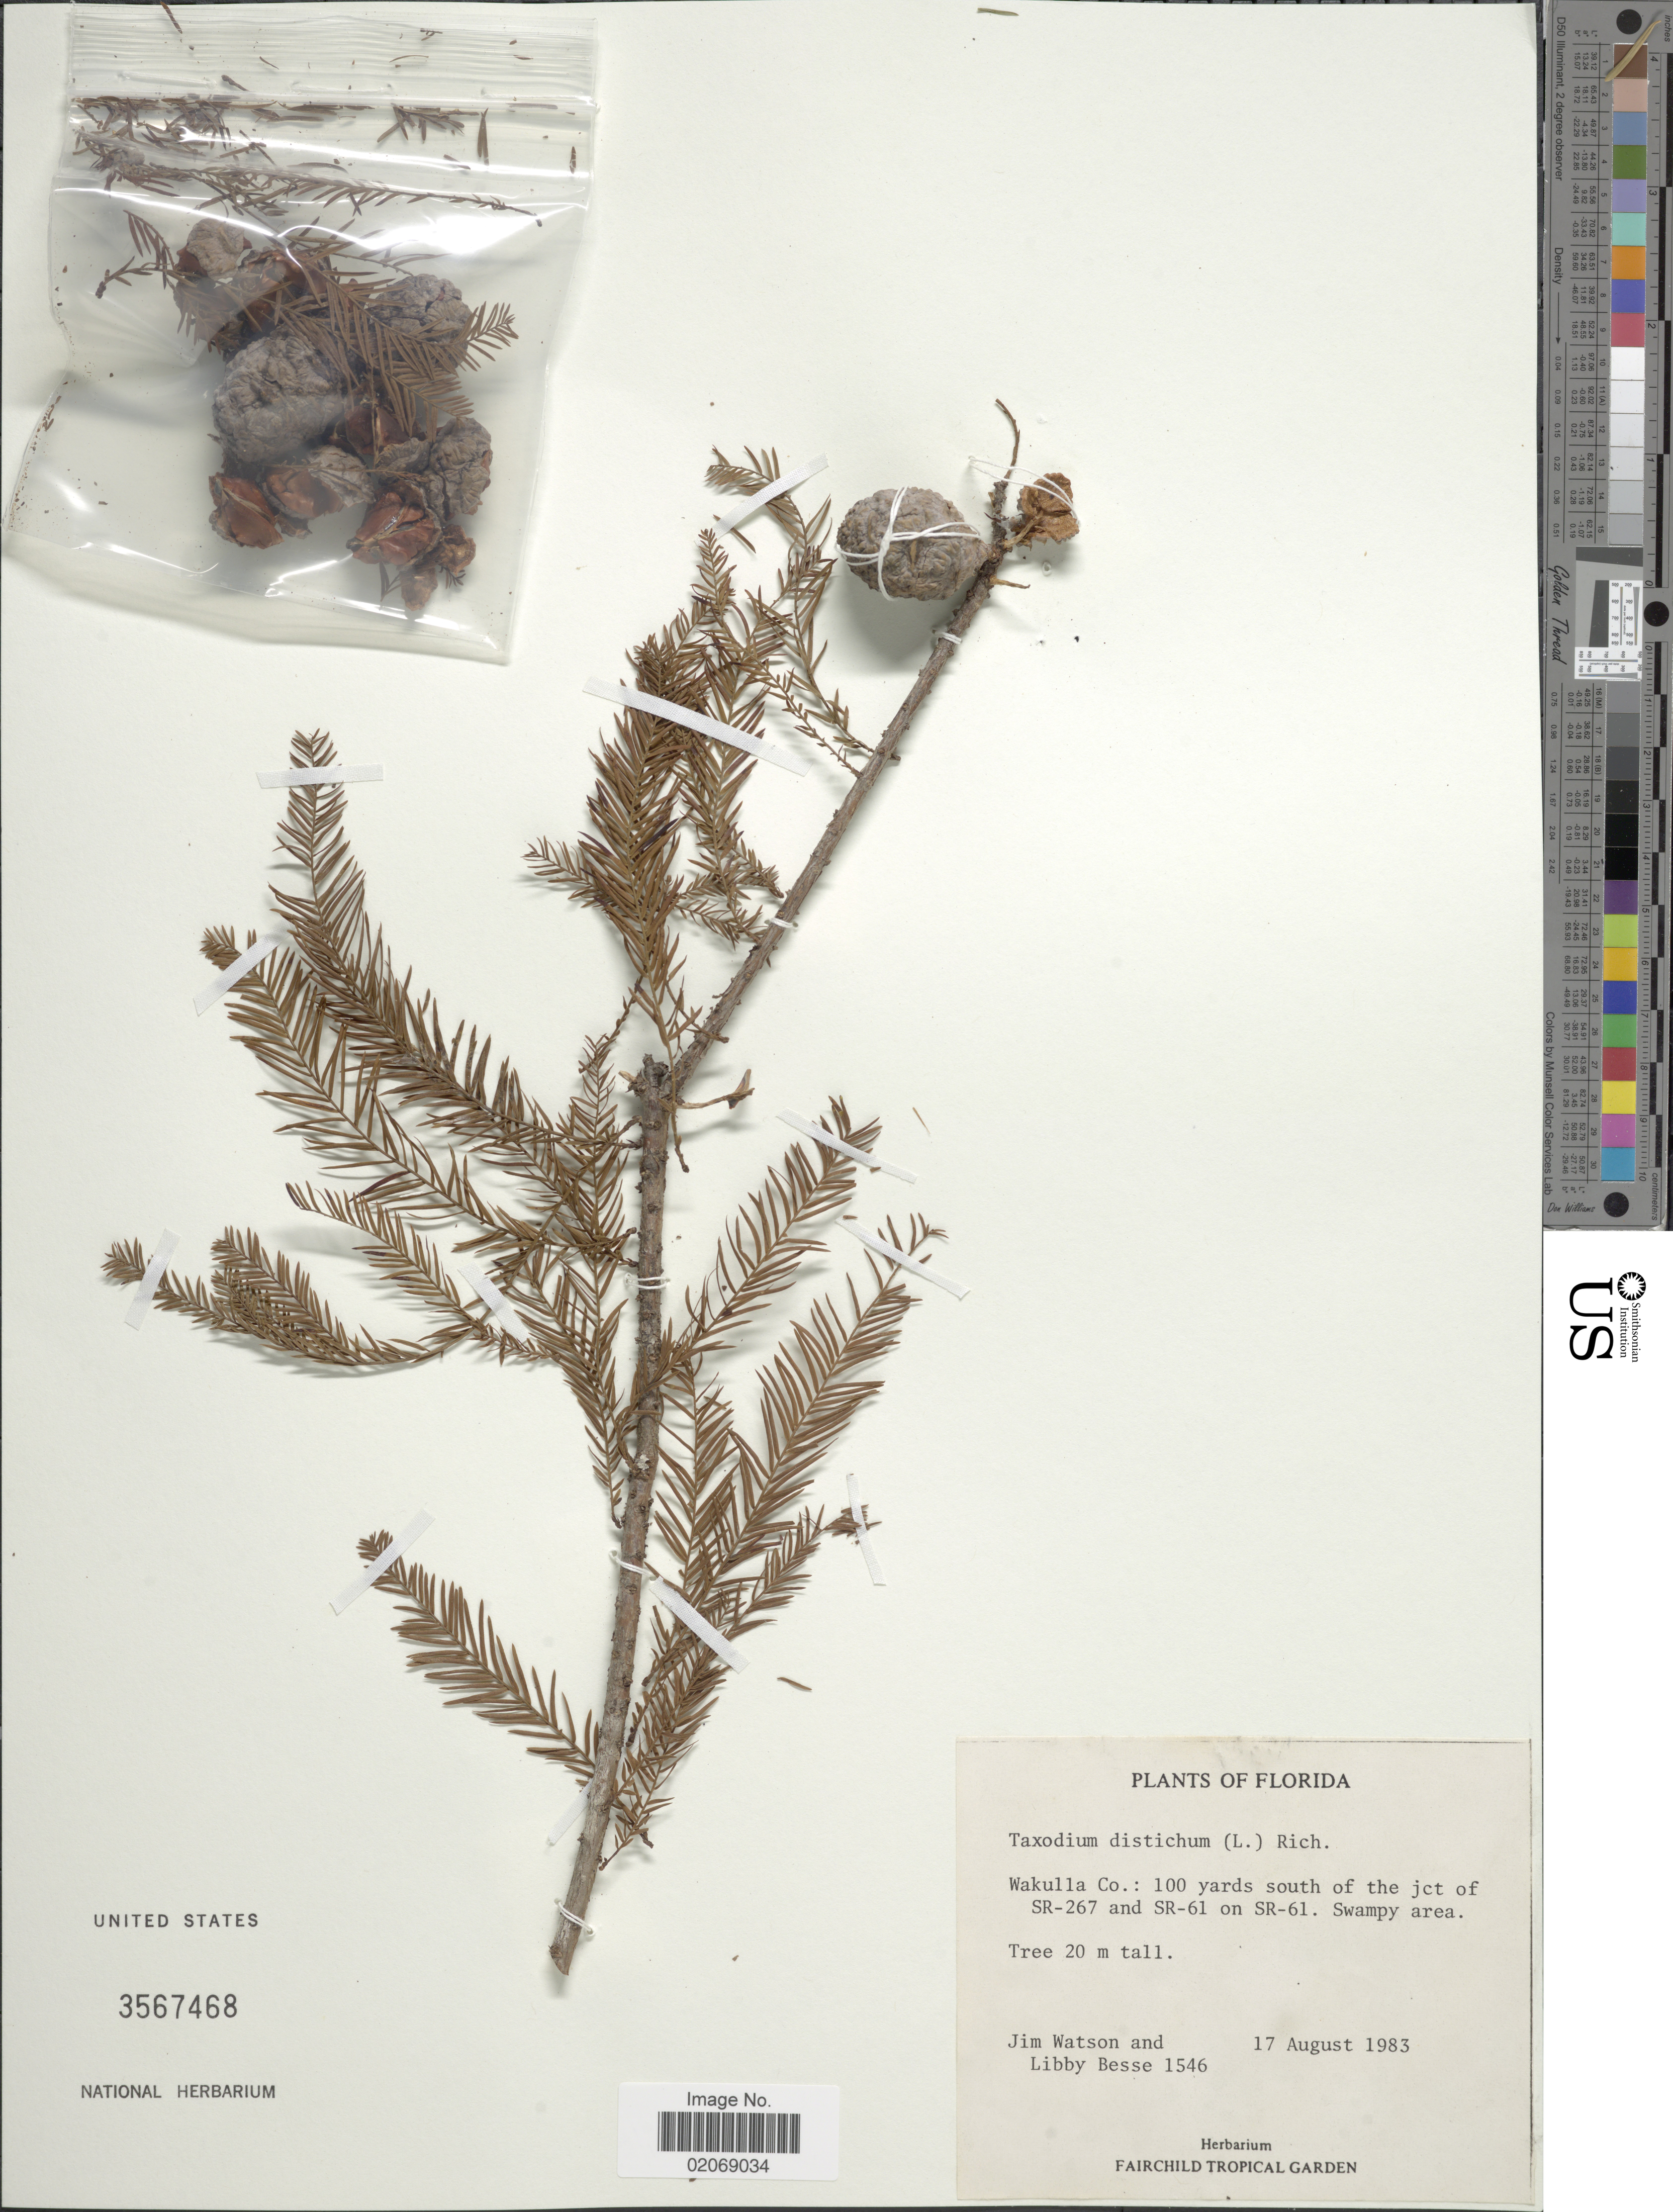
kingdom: Plantae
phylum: Tracheophyta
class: Pinopsida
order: Pinales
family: Cupressaceae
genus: Taxodium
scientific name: Taxodium distichum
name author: (L.) Rich.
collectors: J. B. Watson & L. Besse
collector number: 1546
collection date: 1983-08-17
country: United States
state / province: Florida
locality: Wakulla Co.: 100 yards south of jct of SR-267 and SR-61 on SR-61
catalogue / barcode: US 3567468